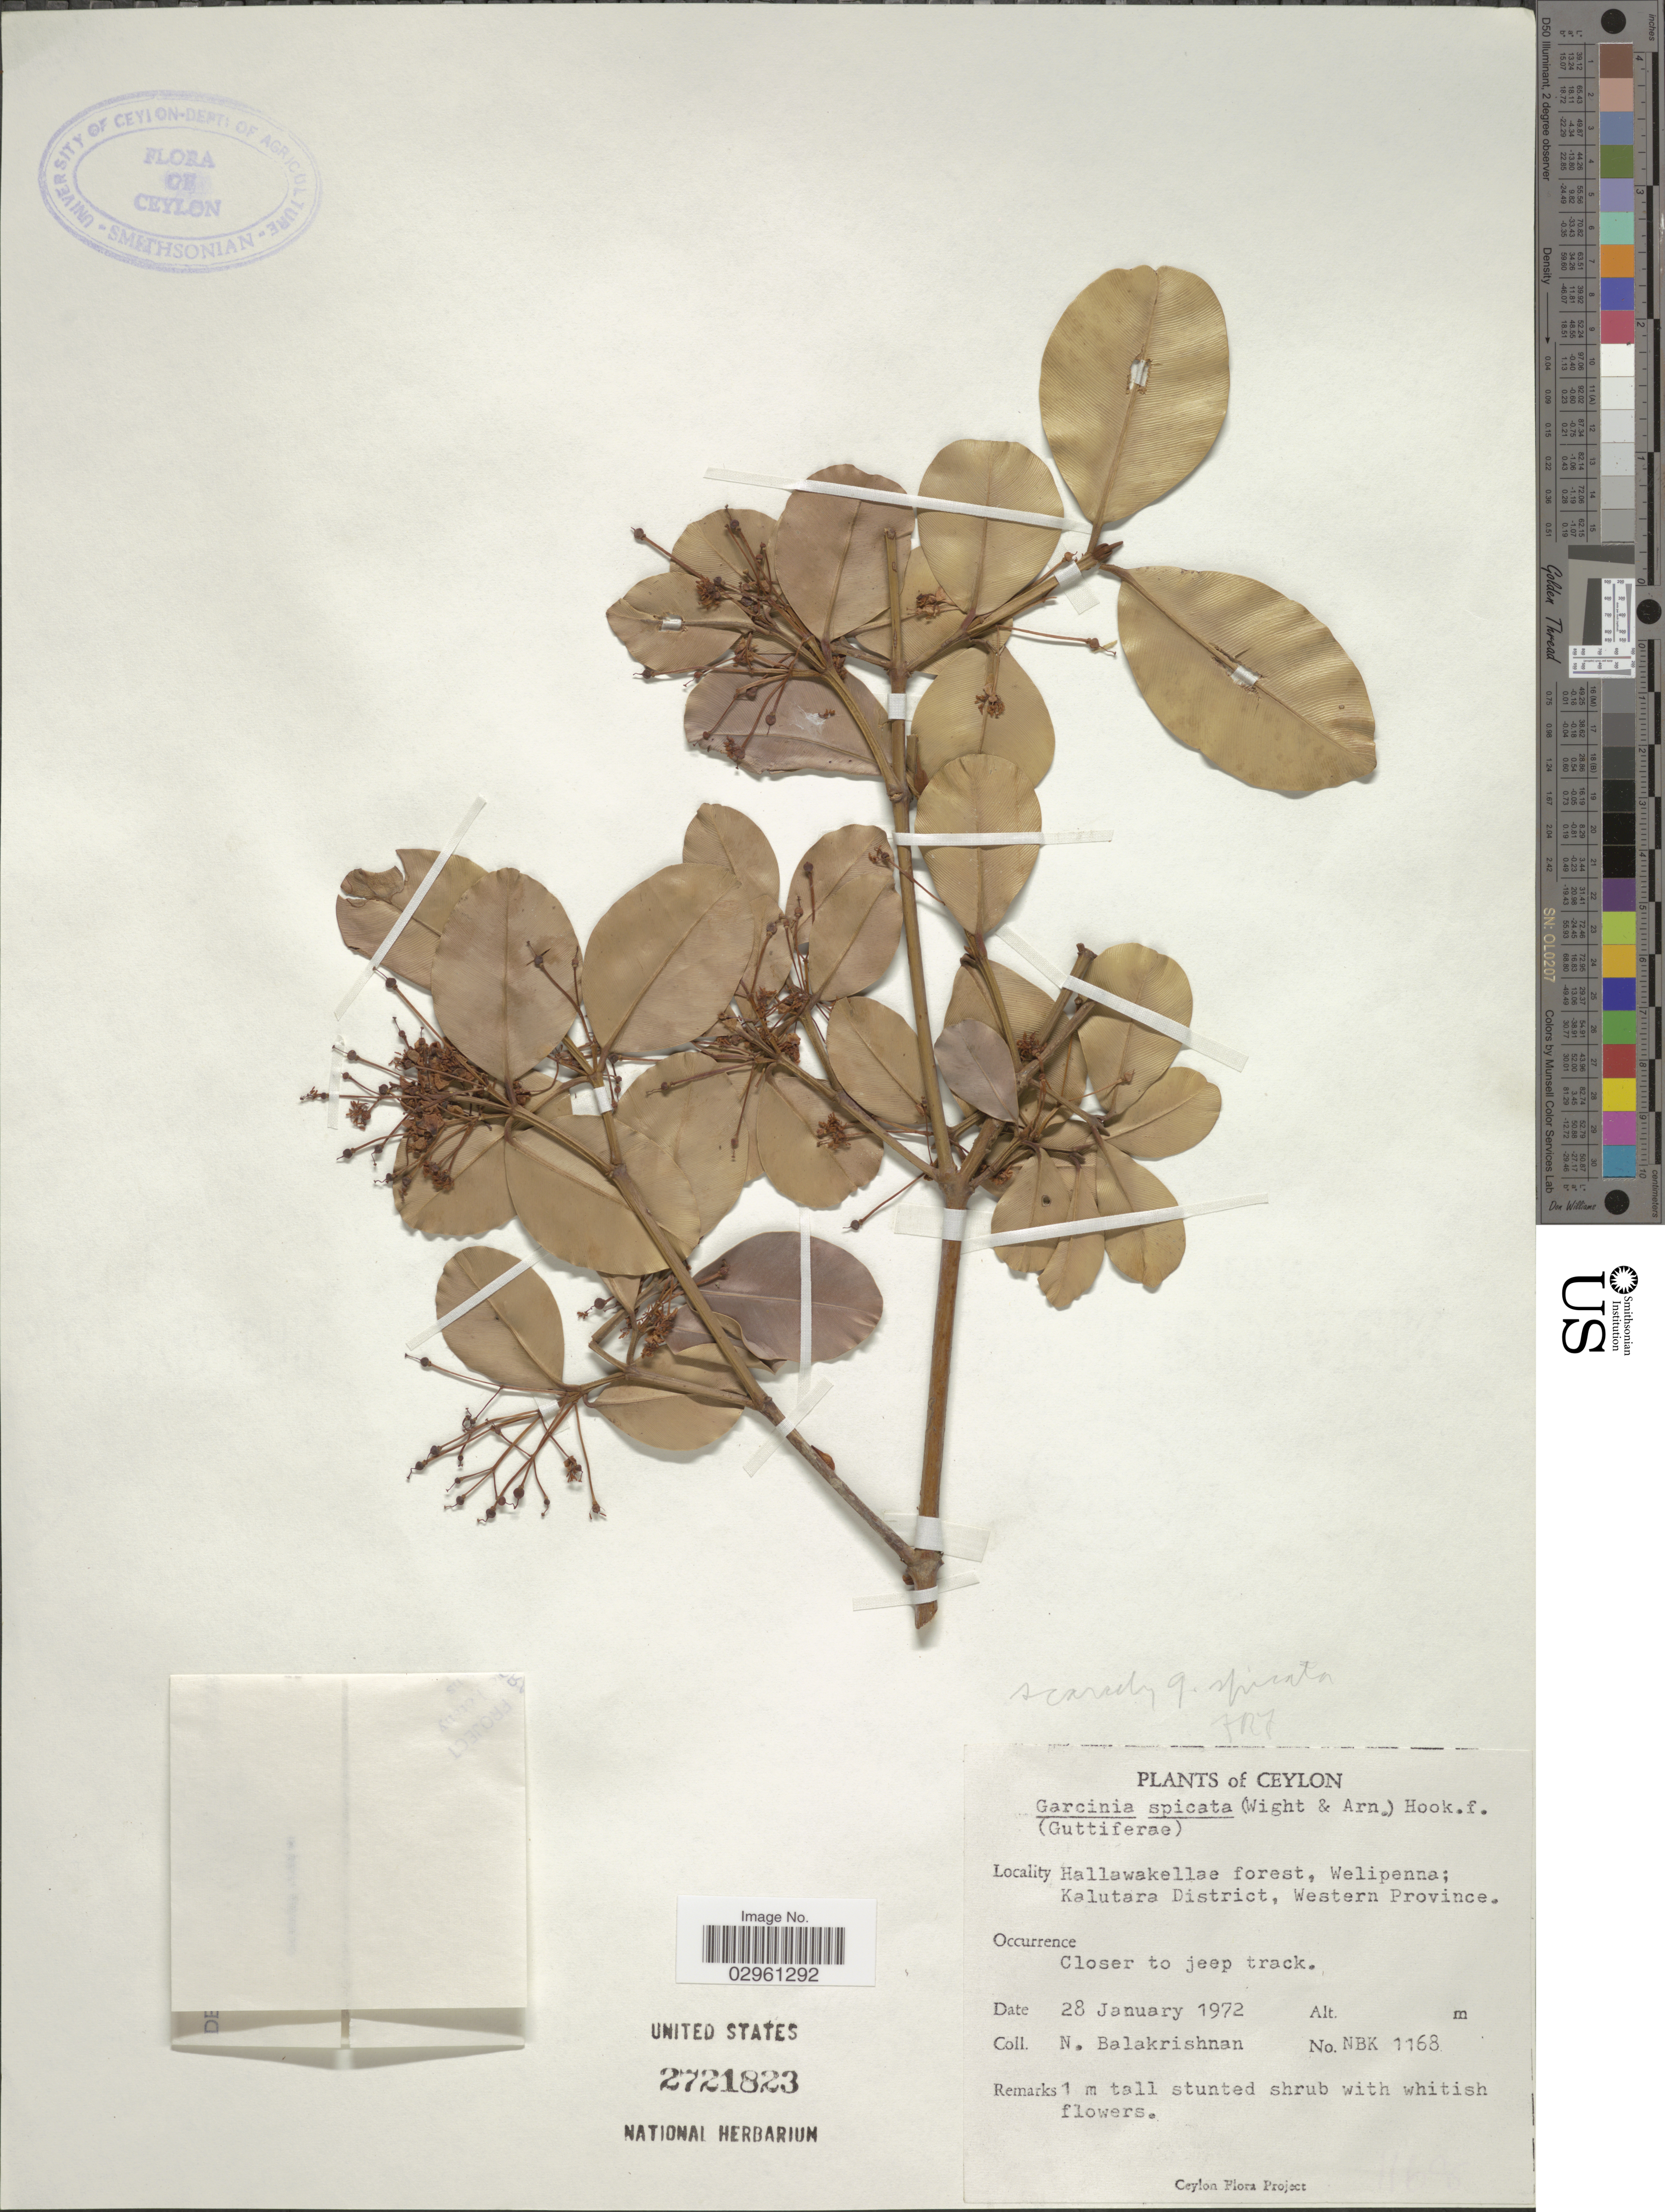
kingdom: Plantae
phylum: Tracheophyta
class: Magnoliopsida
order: Malpighiales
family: Clusiaceae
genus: Garcinia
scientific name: Garcinia spicata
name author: Hook. f.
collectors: N. Balakrishnan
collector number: NBK 1168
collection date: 1972-01-28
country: Sri Lanka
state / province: Western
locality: Ceylon. Hallawakellae forest, Welipenna; Kalutara District.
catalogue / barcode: US 2721823